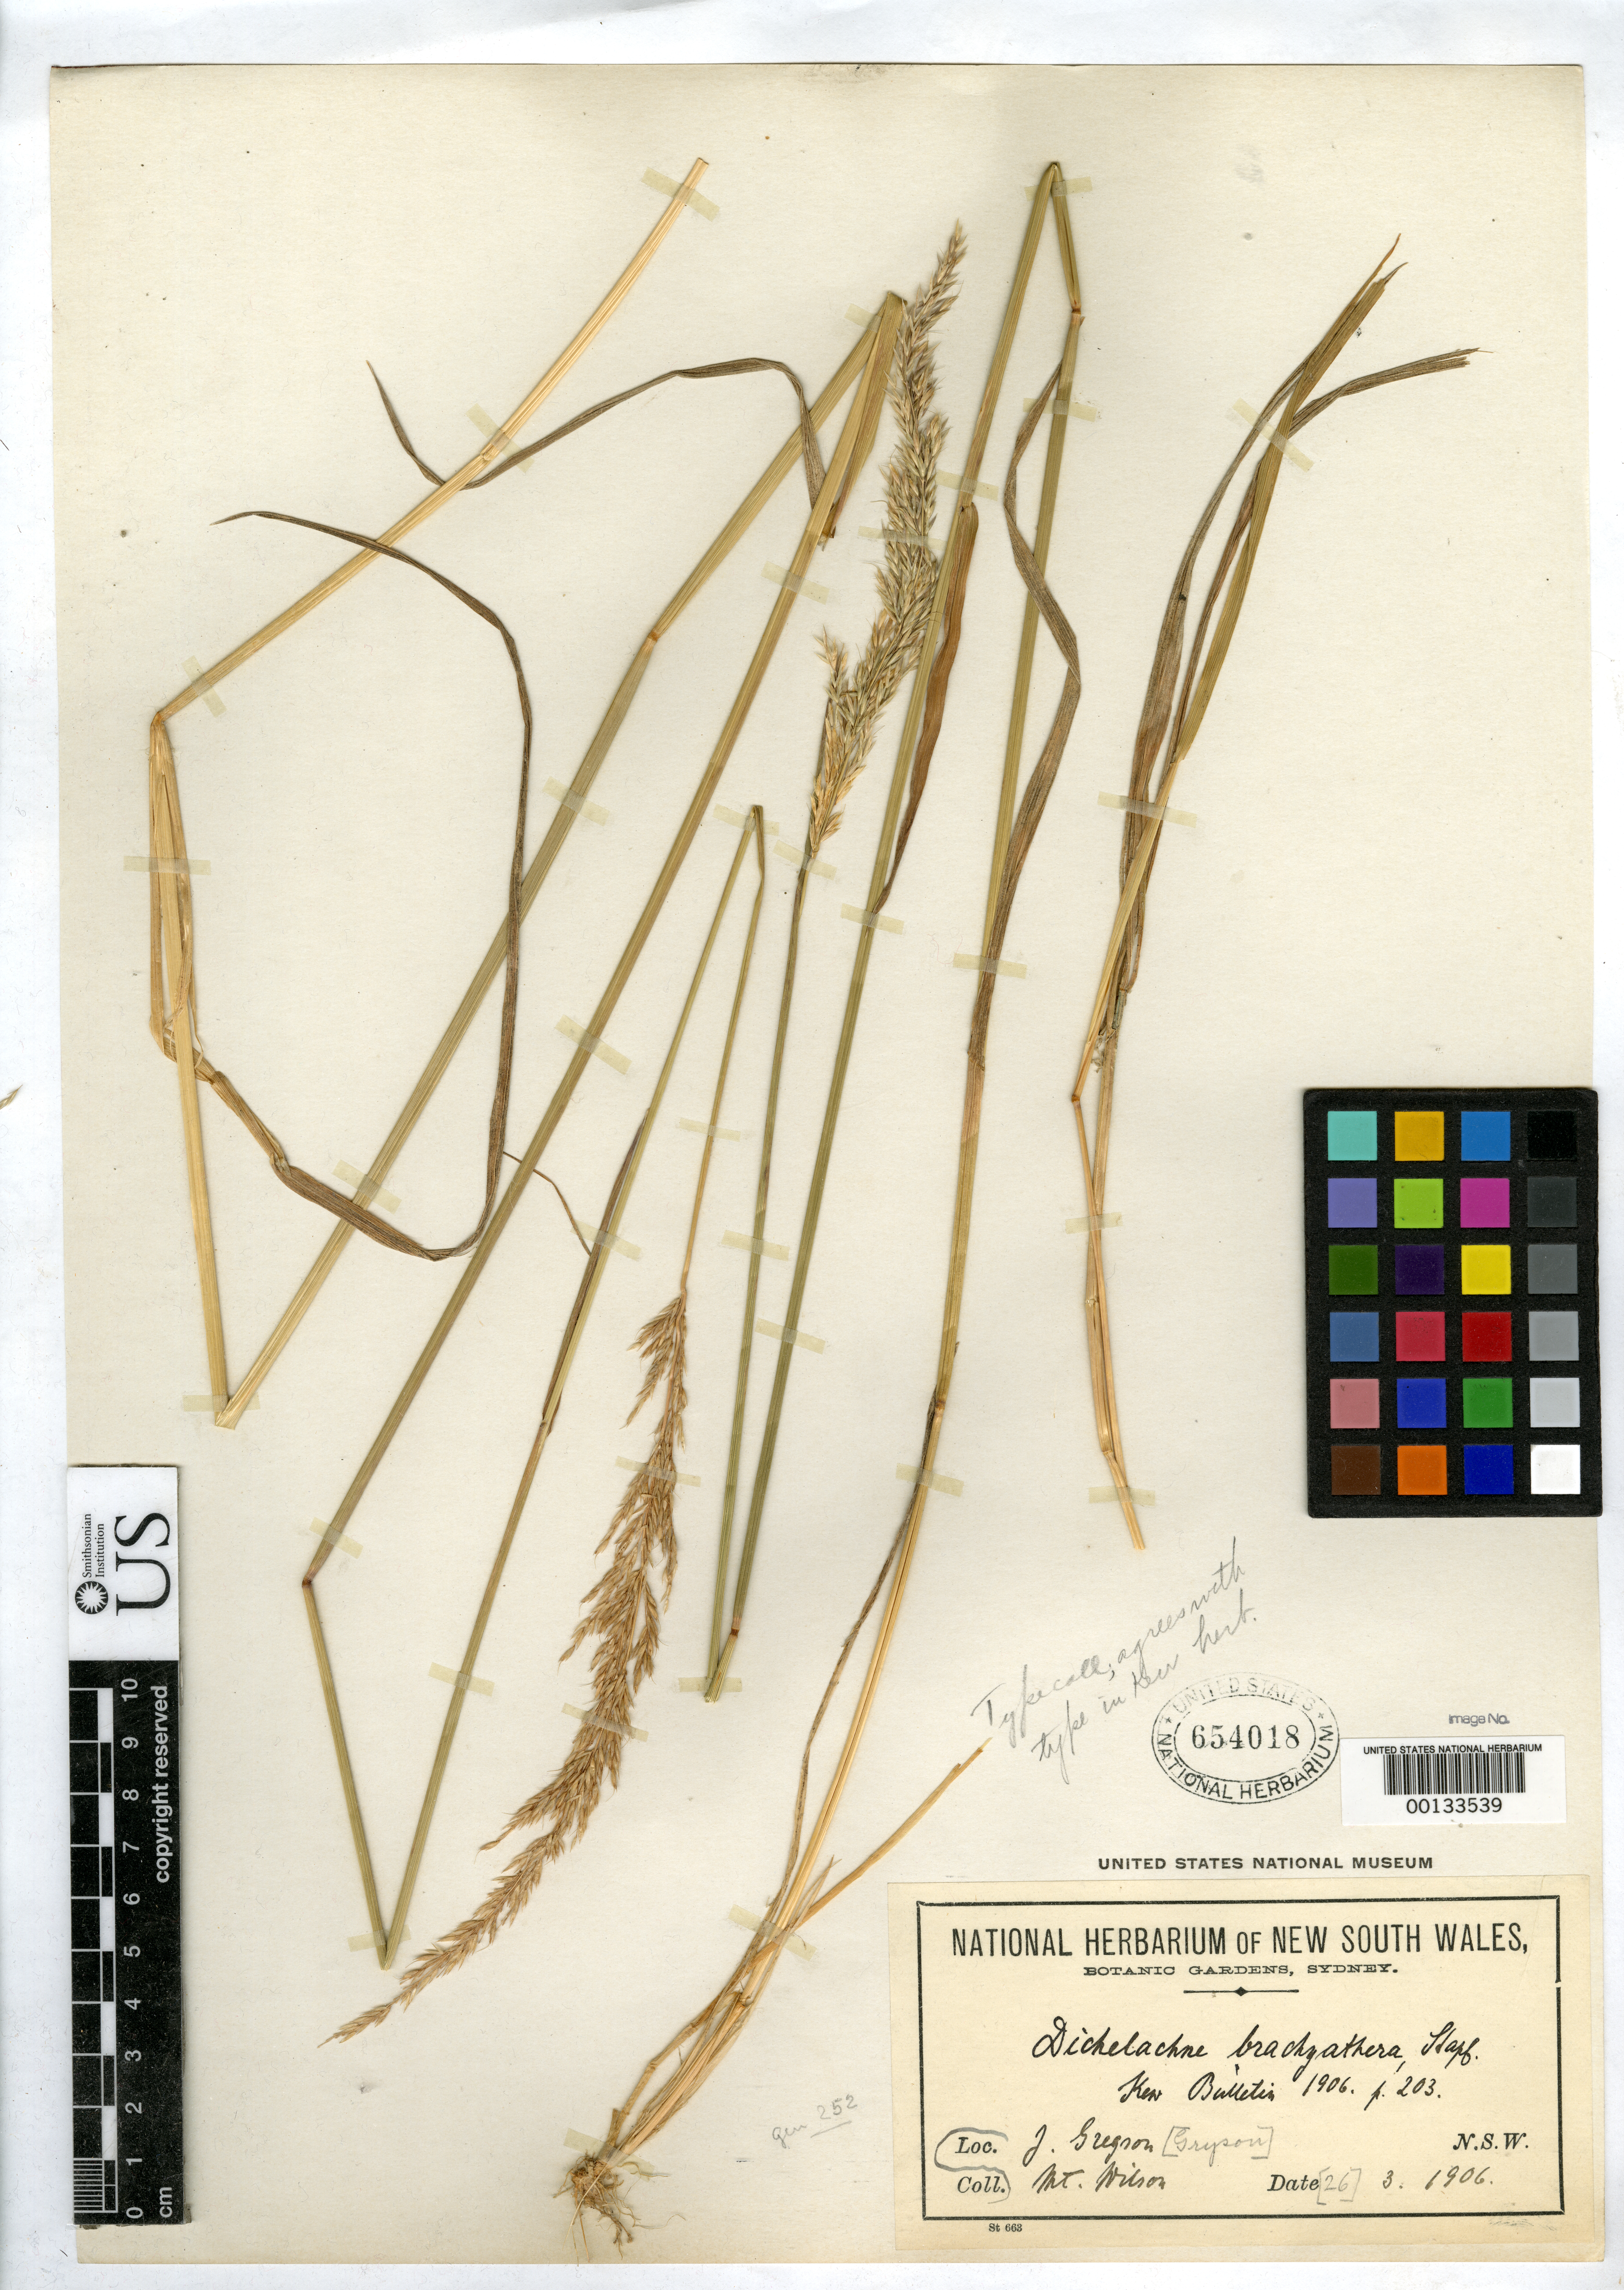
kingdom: Plantae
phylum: Tracheophyta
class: Liliopsida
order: Poales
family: Poaceae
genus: Dichelachne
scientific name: Dichelachne brachyathera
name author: Stapf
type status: Isotype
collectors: J. Gryson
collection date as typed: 26 Mar 1906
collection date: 1906-03-26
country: Australia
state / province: New South Wales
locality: Mt. Wilson, swamp at head of waterfall gully, Blue Mts.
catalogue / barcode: US 654018